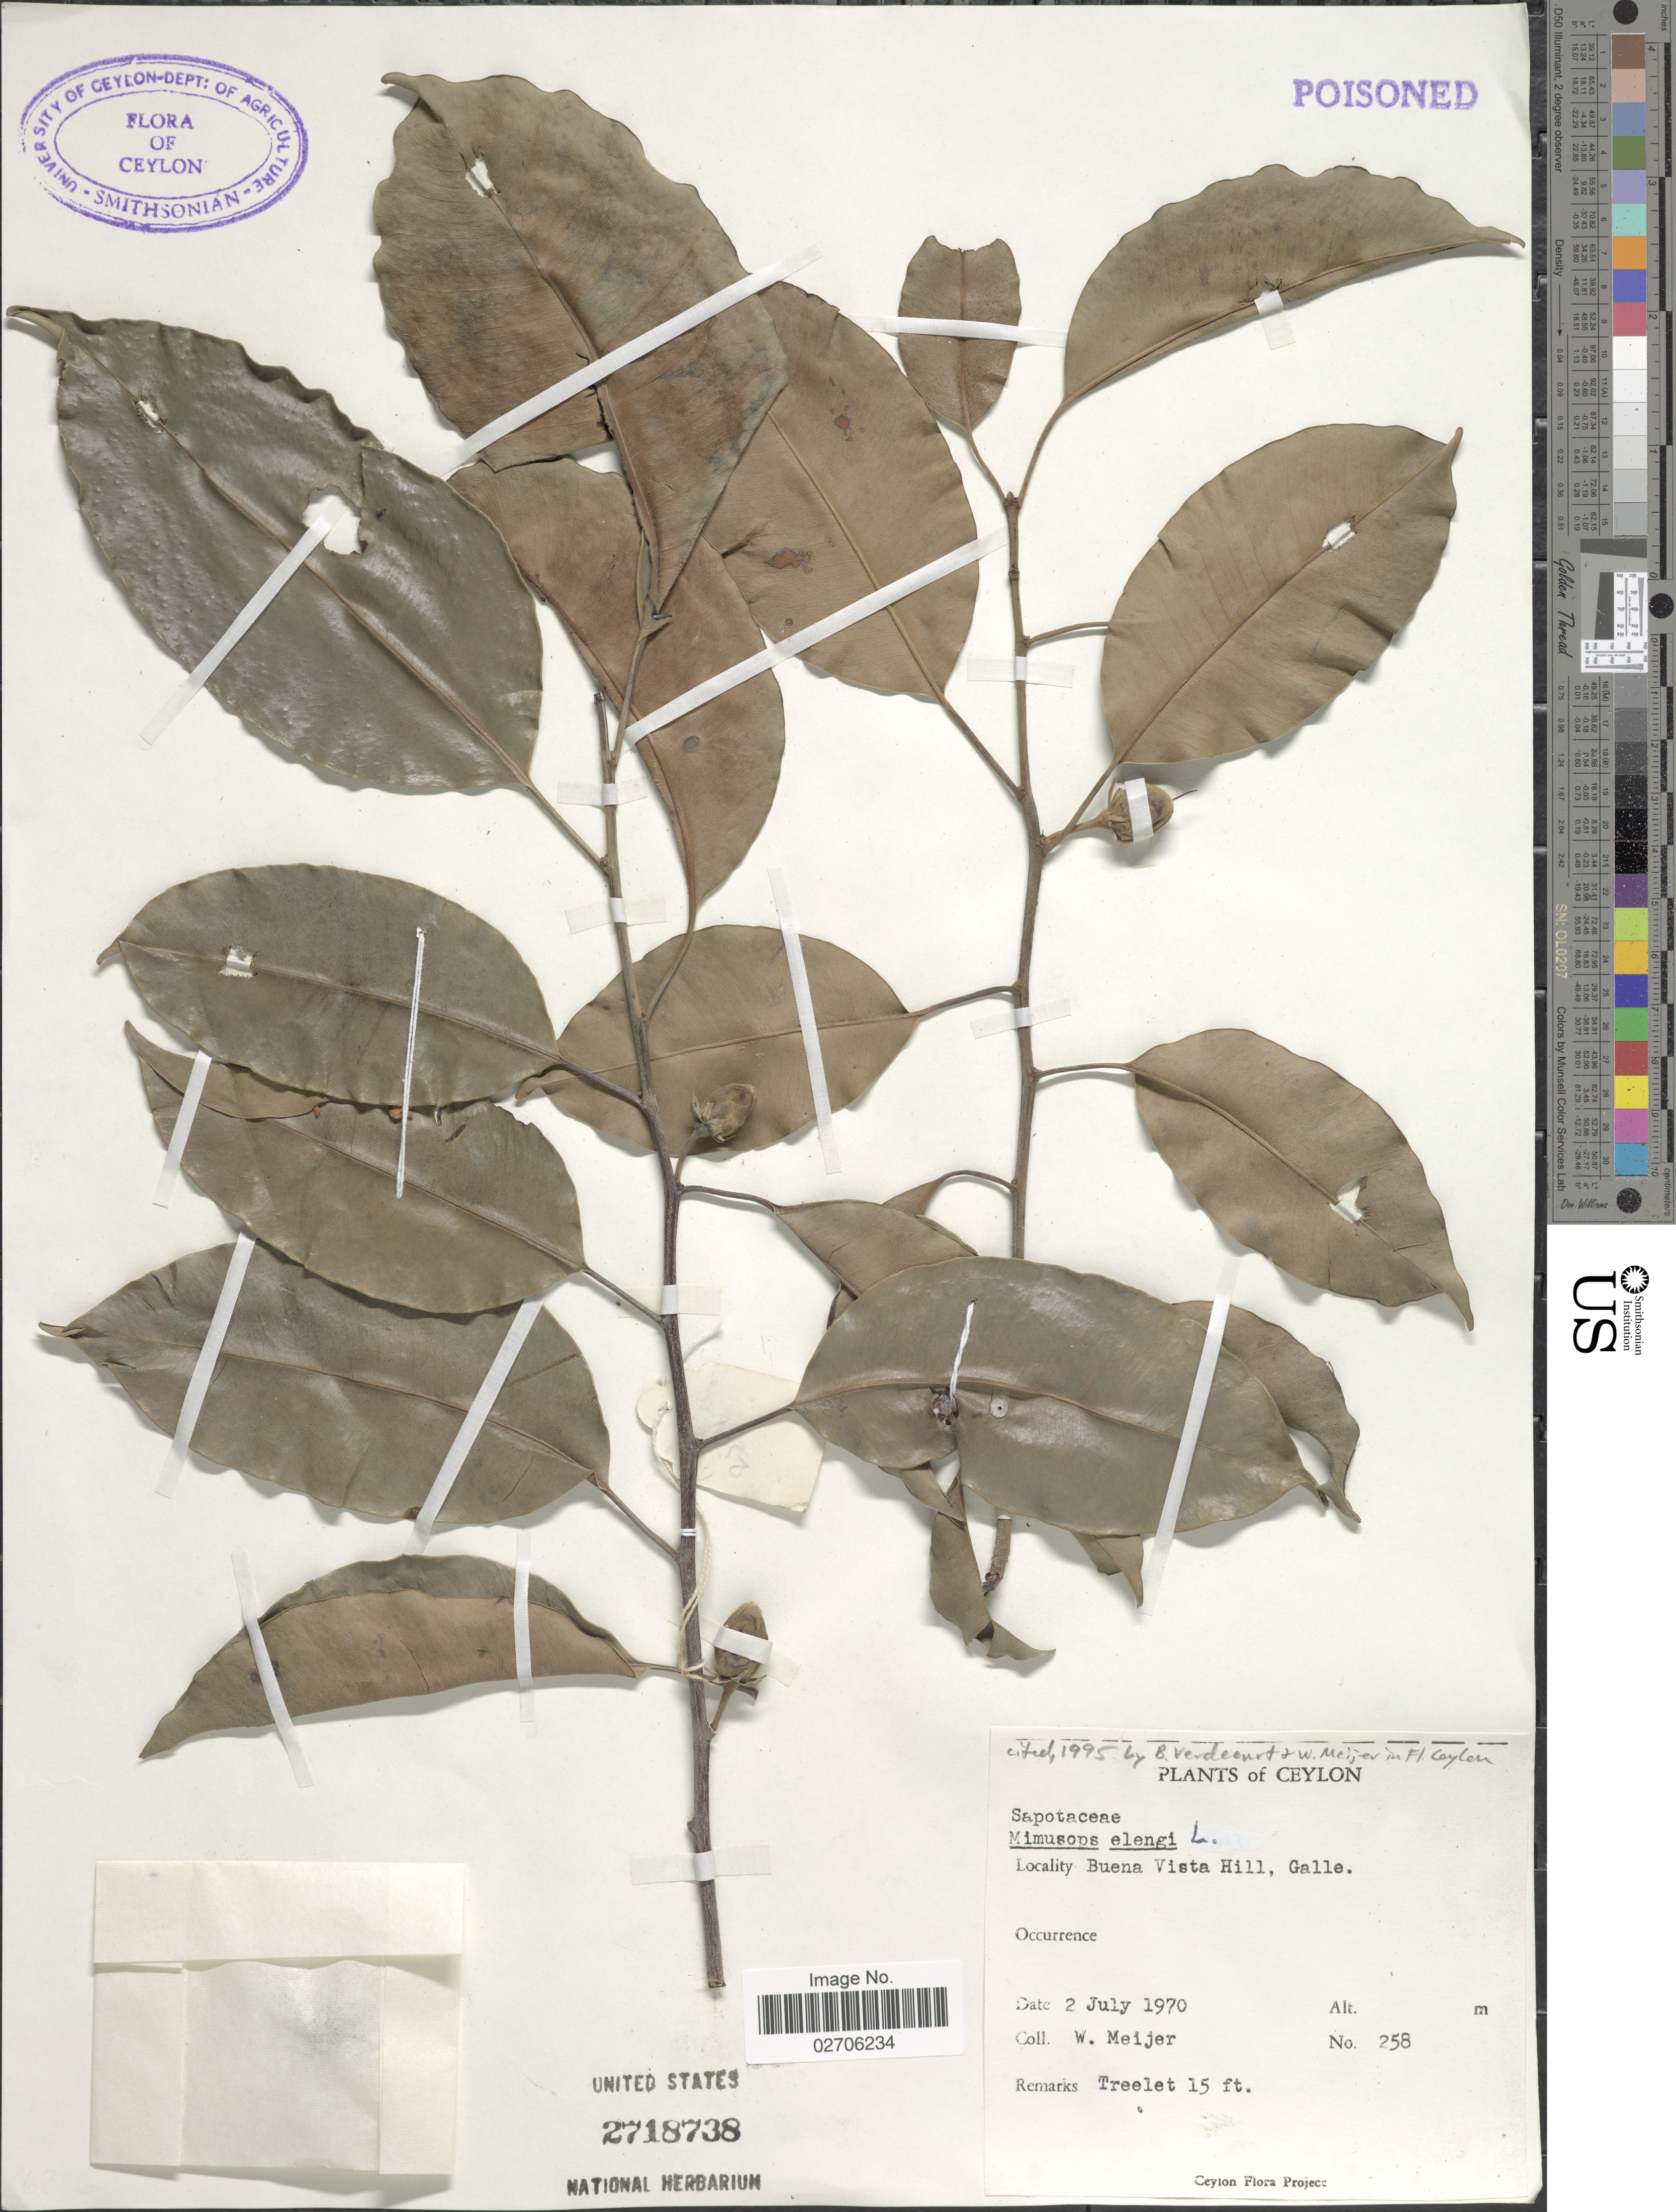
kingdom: Plantae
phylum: Tracheophyta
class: Magnoliopsida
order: Ericales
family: Sapotaceae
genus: Mimusops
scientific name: Mimusops djave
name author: Engl.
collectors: W. Meijer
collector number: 258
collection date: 1970-07-02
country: Sri Lanka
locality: Ceylon. Buena Vista Hill, Galle.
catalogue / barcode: US 2718738